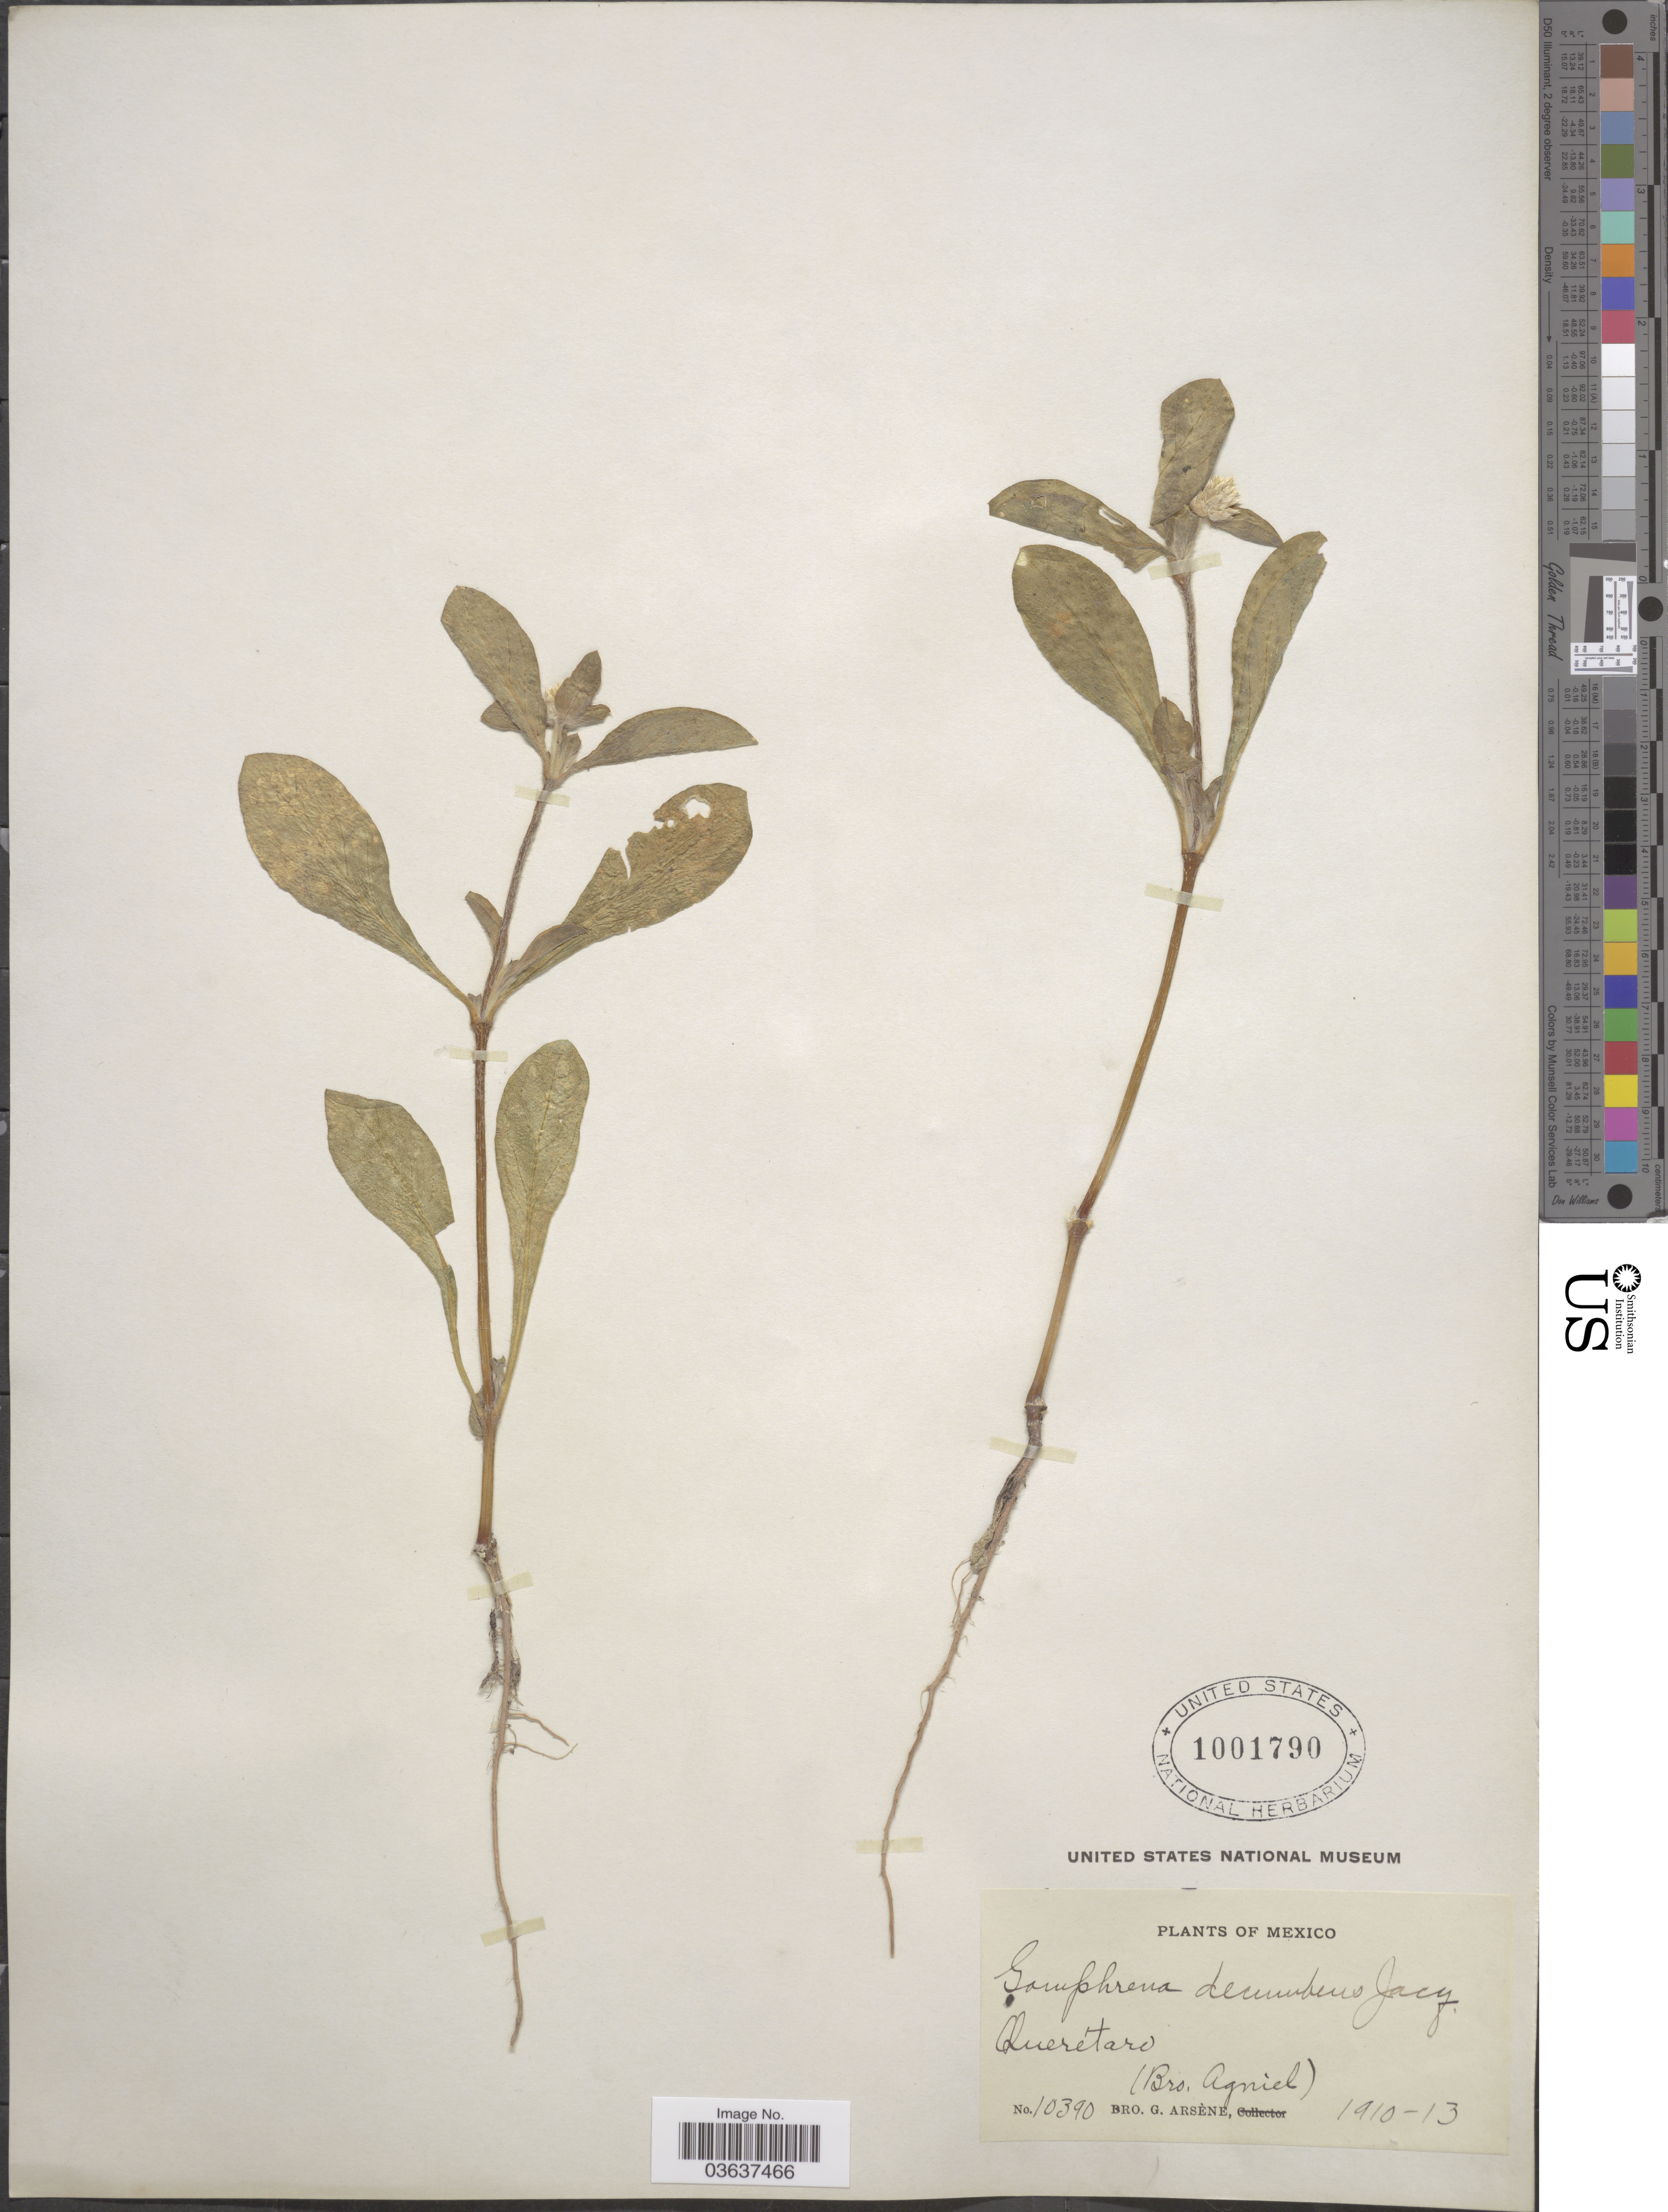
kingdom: Plantae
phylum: Tracheophyta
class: Magnoliopsida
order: Caryophyllales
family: Amaranthaceae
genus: Gomphrena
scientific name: Gomphrena decumbens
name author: Jacq.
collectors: Bro. G. Arsène & Bro. Agniel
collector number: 10390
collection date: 1910/1913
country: Mexico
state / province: Querétaro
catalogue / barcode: US 1001790